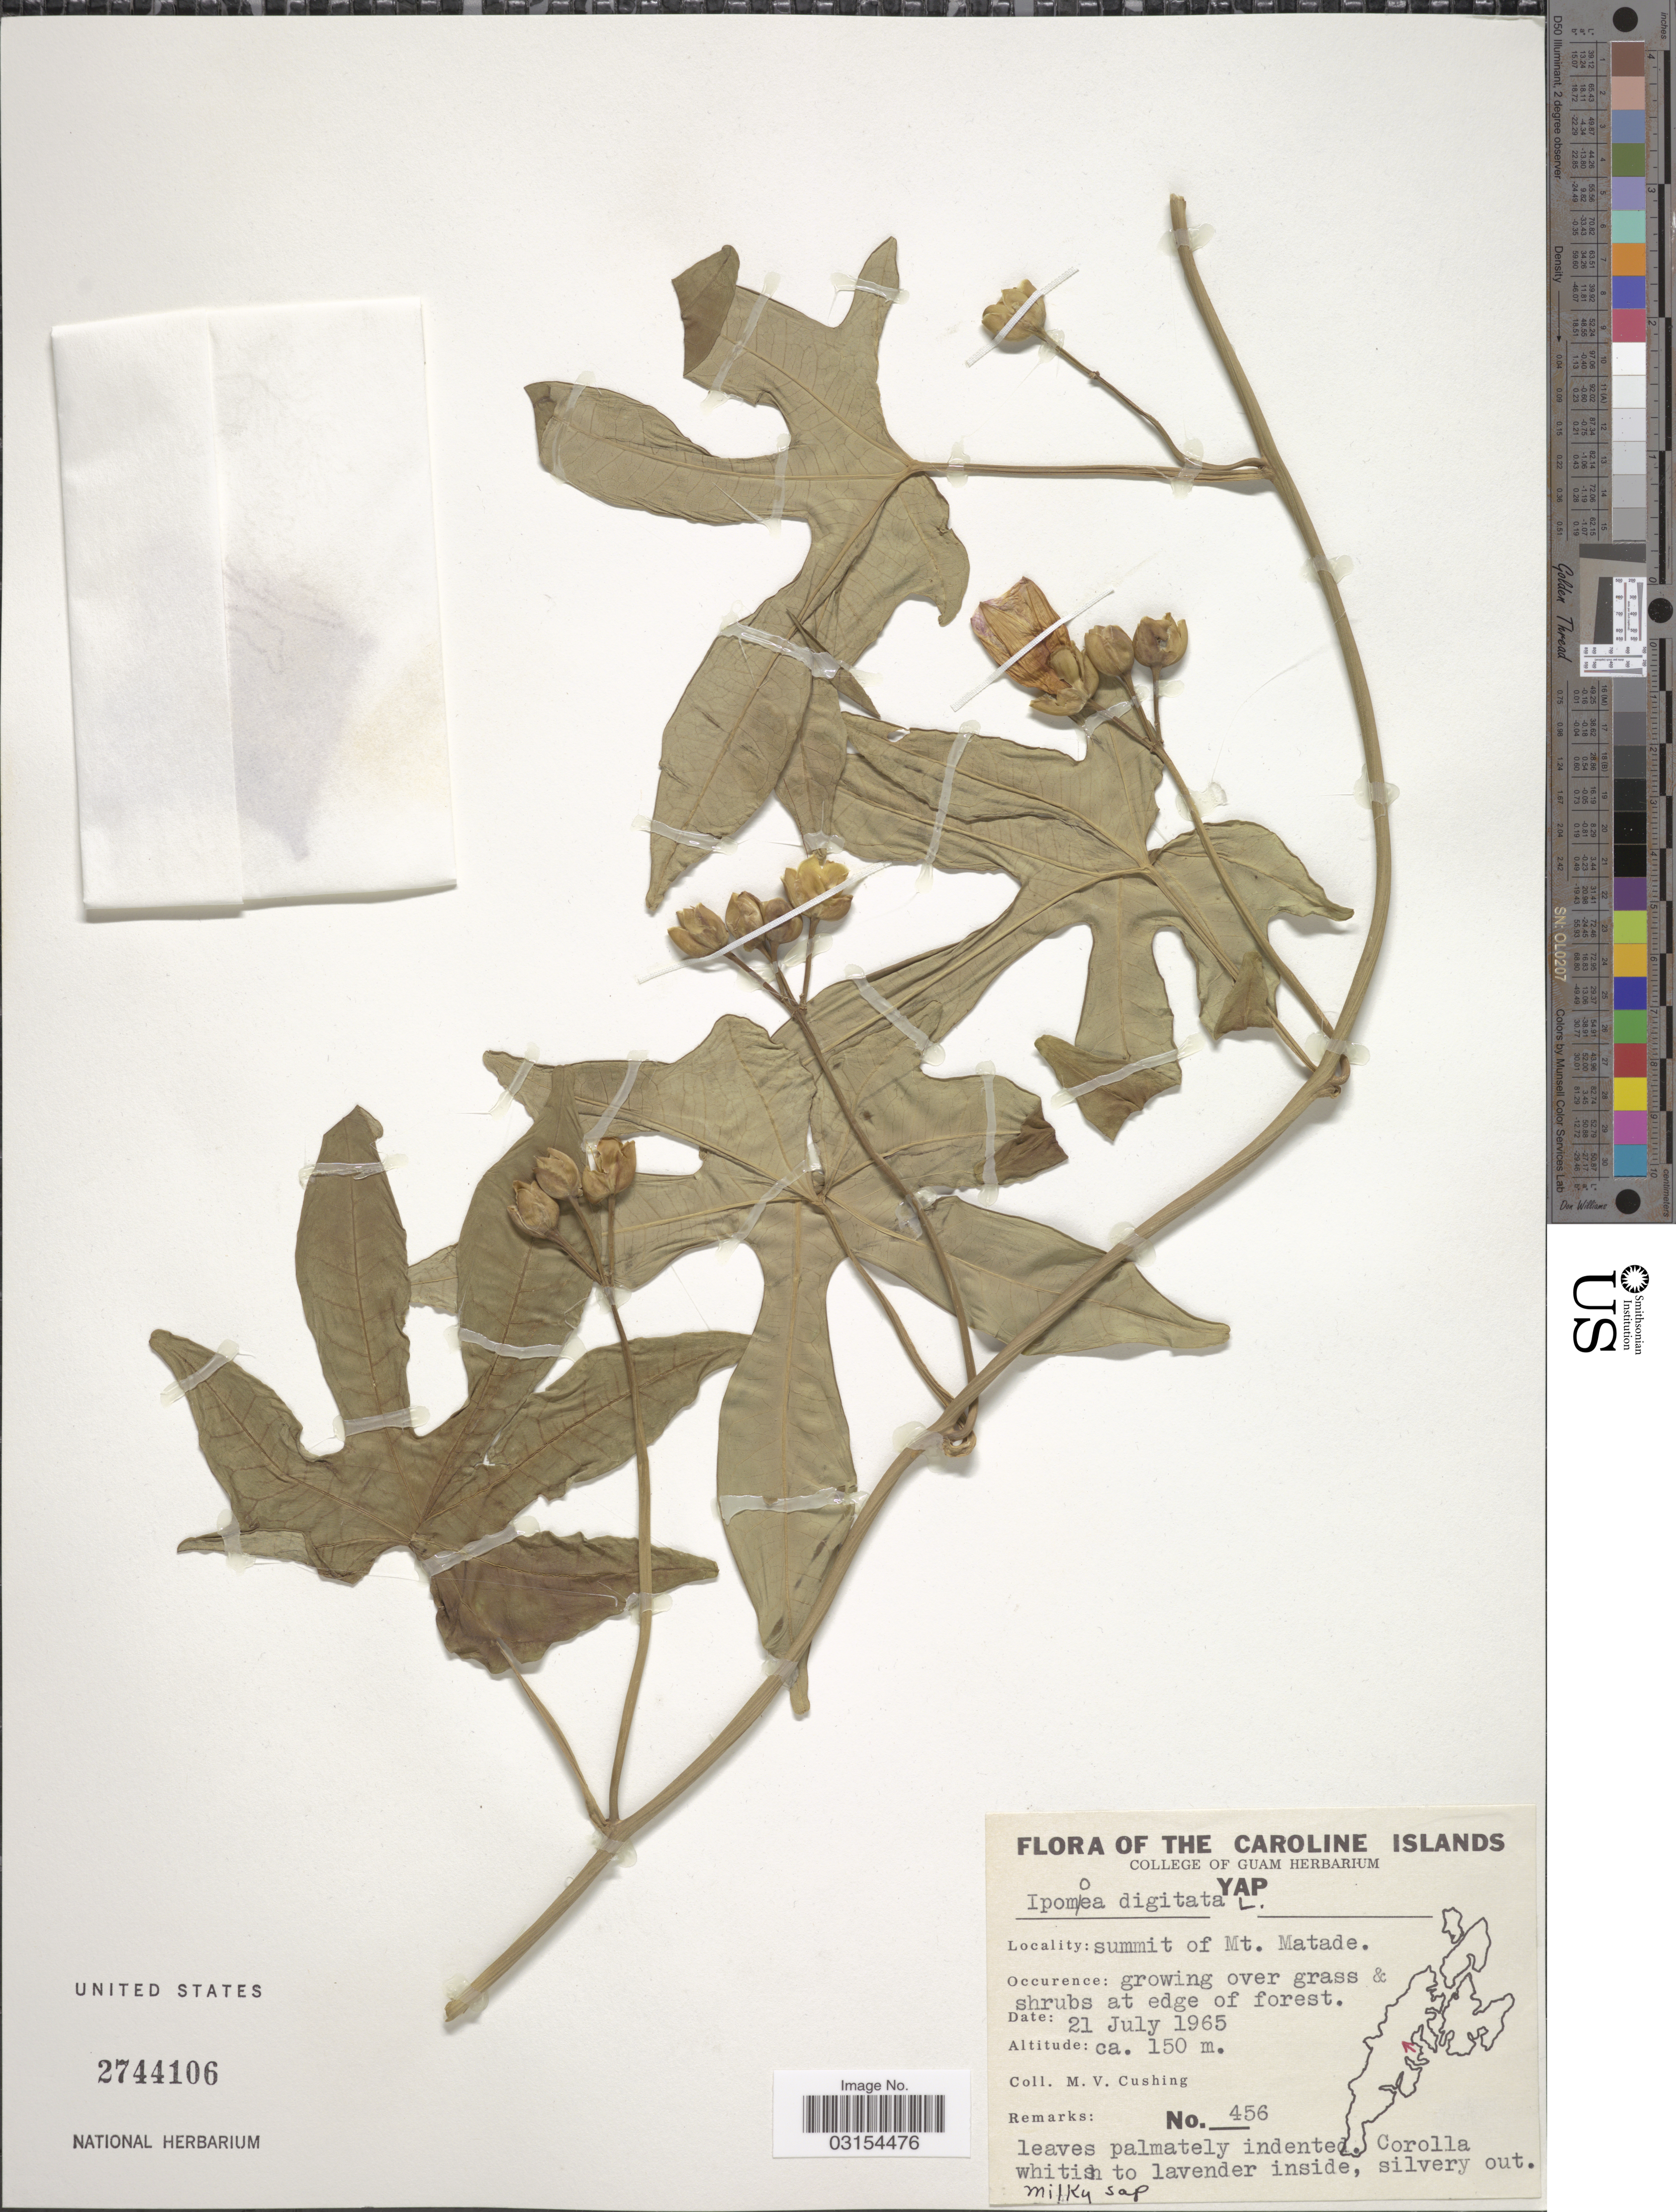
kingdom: Plantae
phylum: Tracheophyta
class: Magnoliopsida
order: Solanales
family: Convolvulaceae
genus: Ipomoea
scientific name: Ipomoea mauritiana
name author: Jacq.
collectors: M. V. Cushing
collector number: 456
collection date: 1965-07-21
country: Micronesia, Federated States of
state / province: Yap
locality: Caroline Islands. Yap. Summit of Mt. Matade.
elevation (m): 150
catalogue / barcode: US 2744106